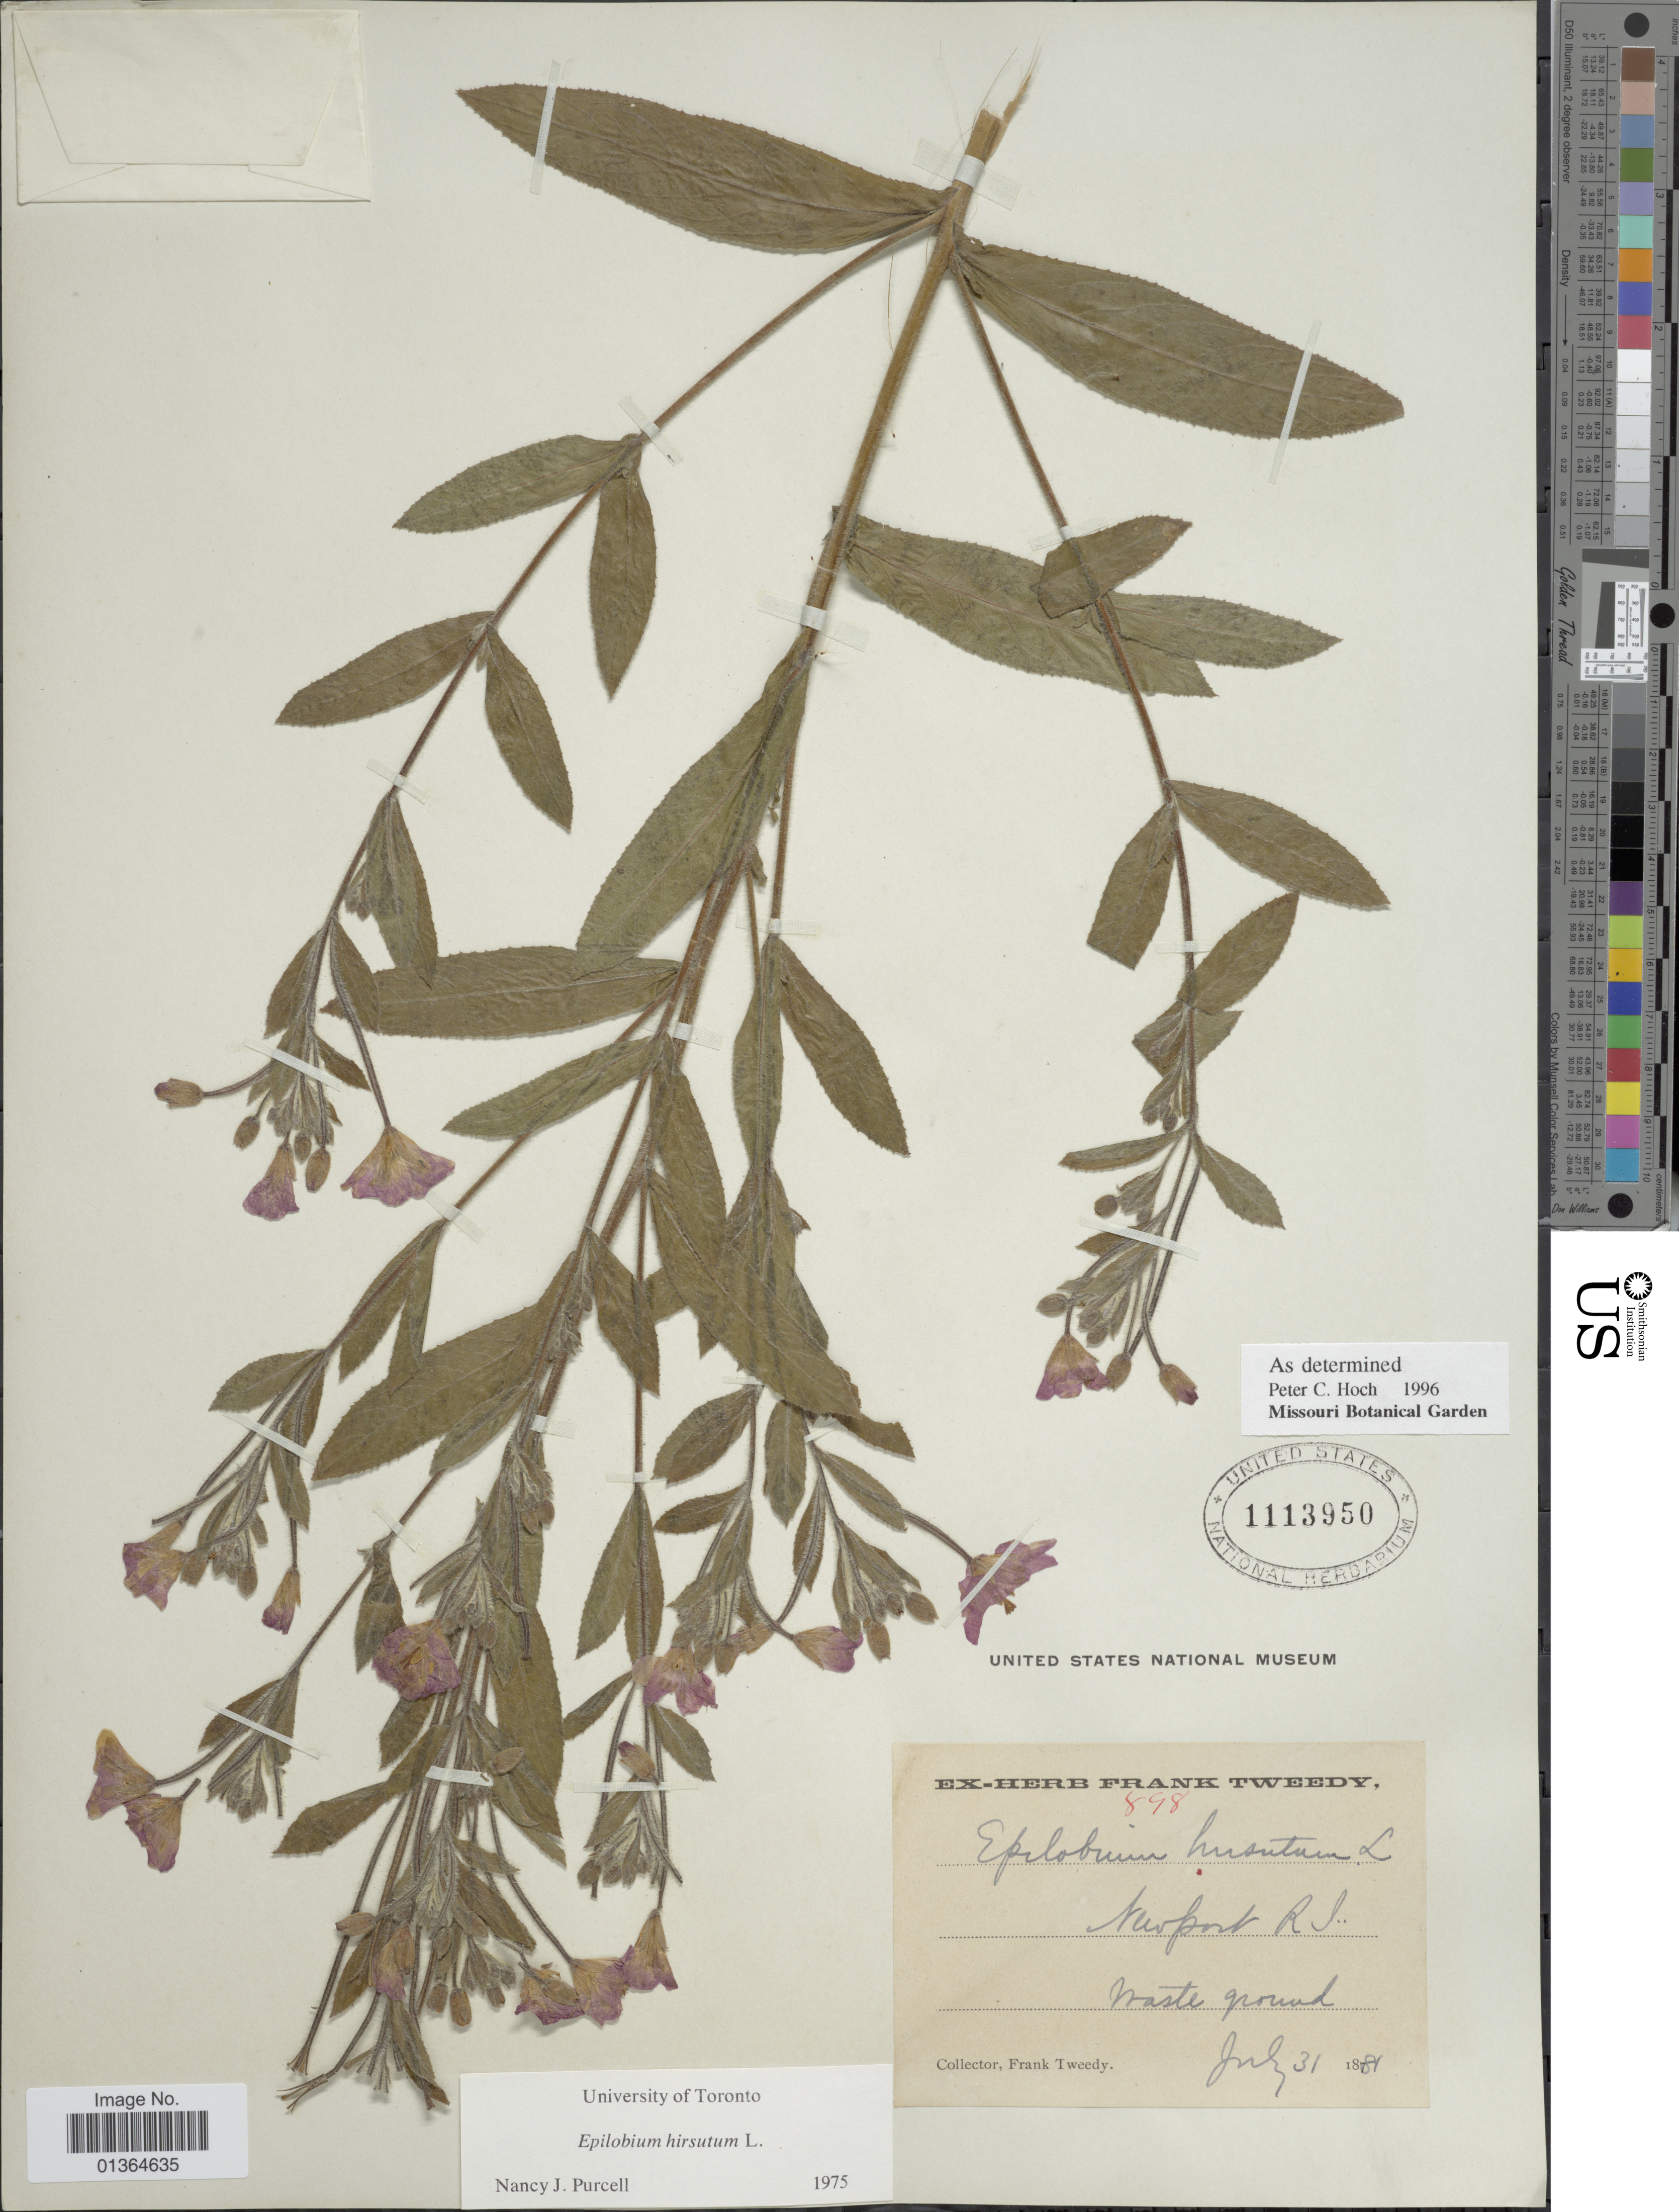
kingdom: Plantae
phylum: Tracheophyta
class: Magnoliopsida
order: Myrtales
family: Onagraceae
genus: Epilobium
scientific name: Epilobium hirsutum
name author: L.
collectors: F. Tweedy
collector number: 898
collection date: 1884-07-31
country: United States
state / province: Rhode Island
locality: Newport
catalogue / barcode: US 1113950